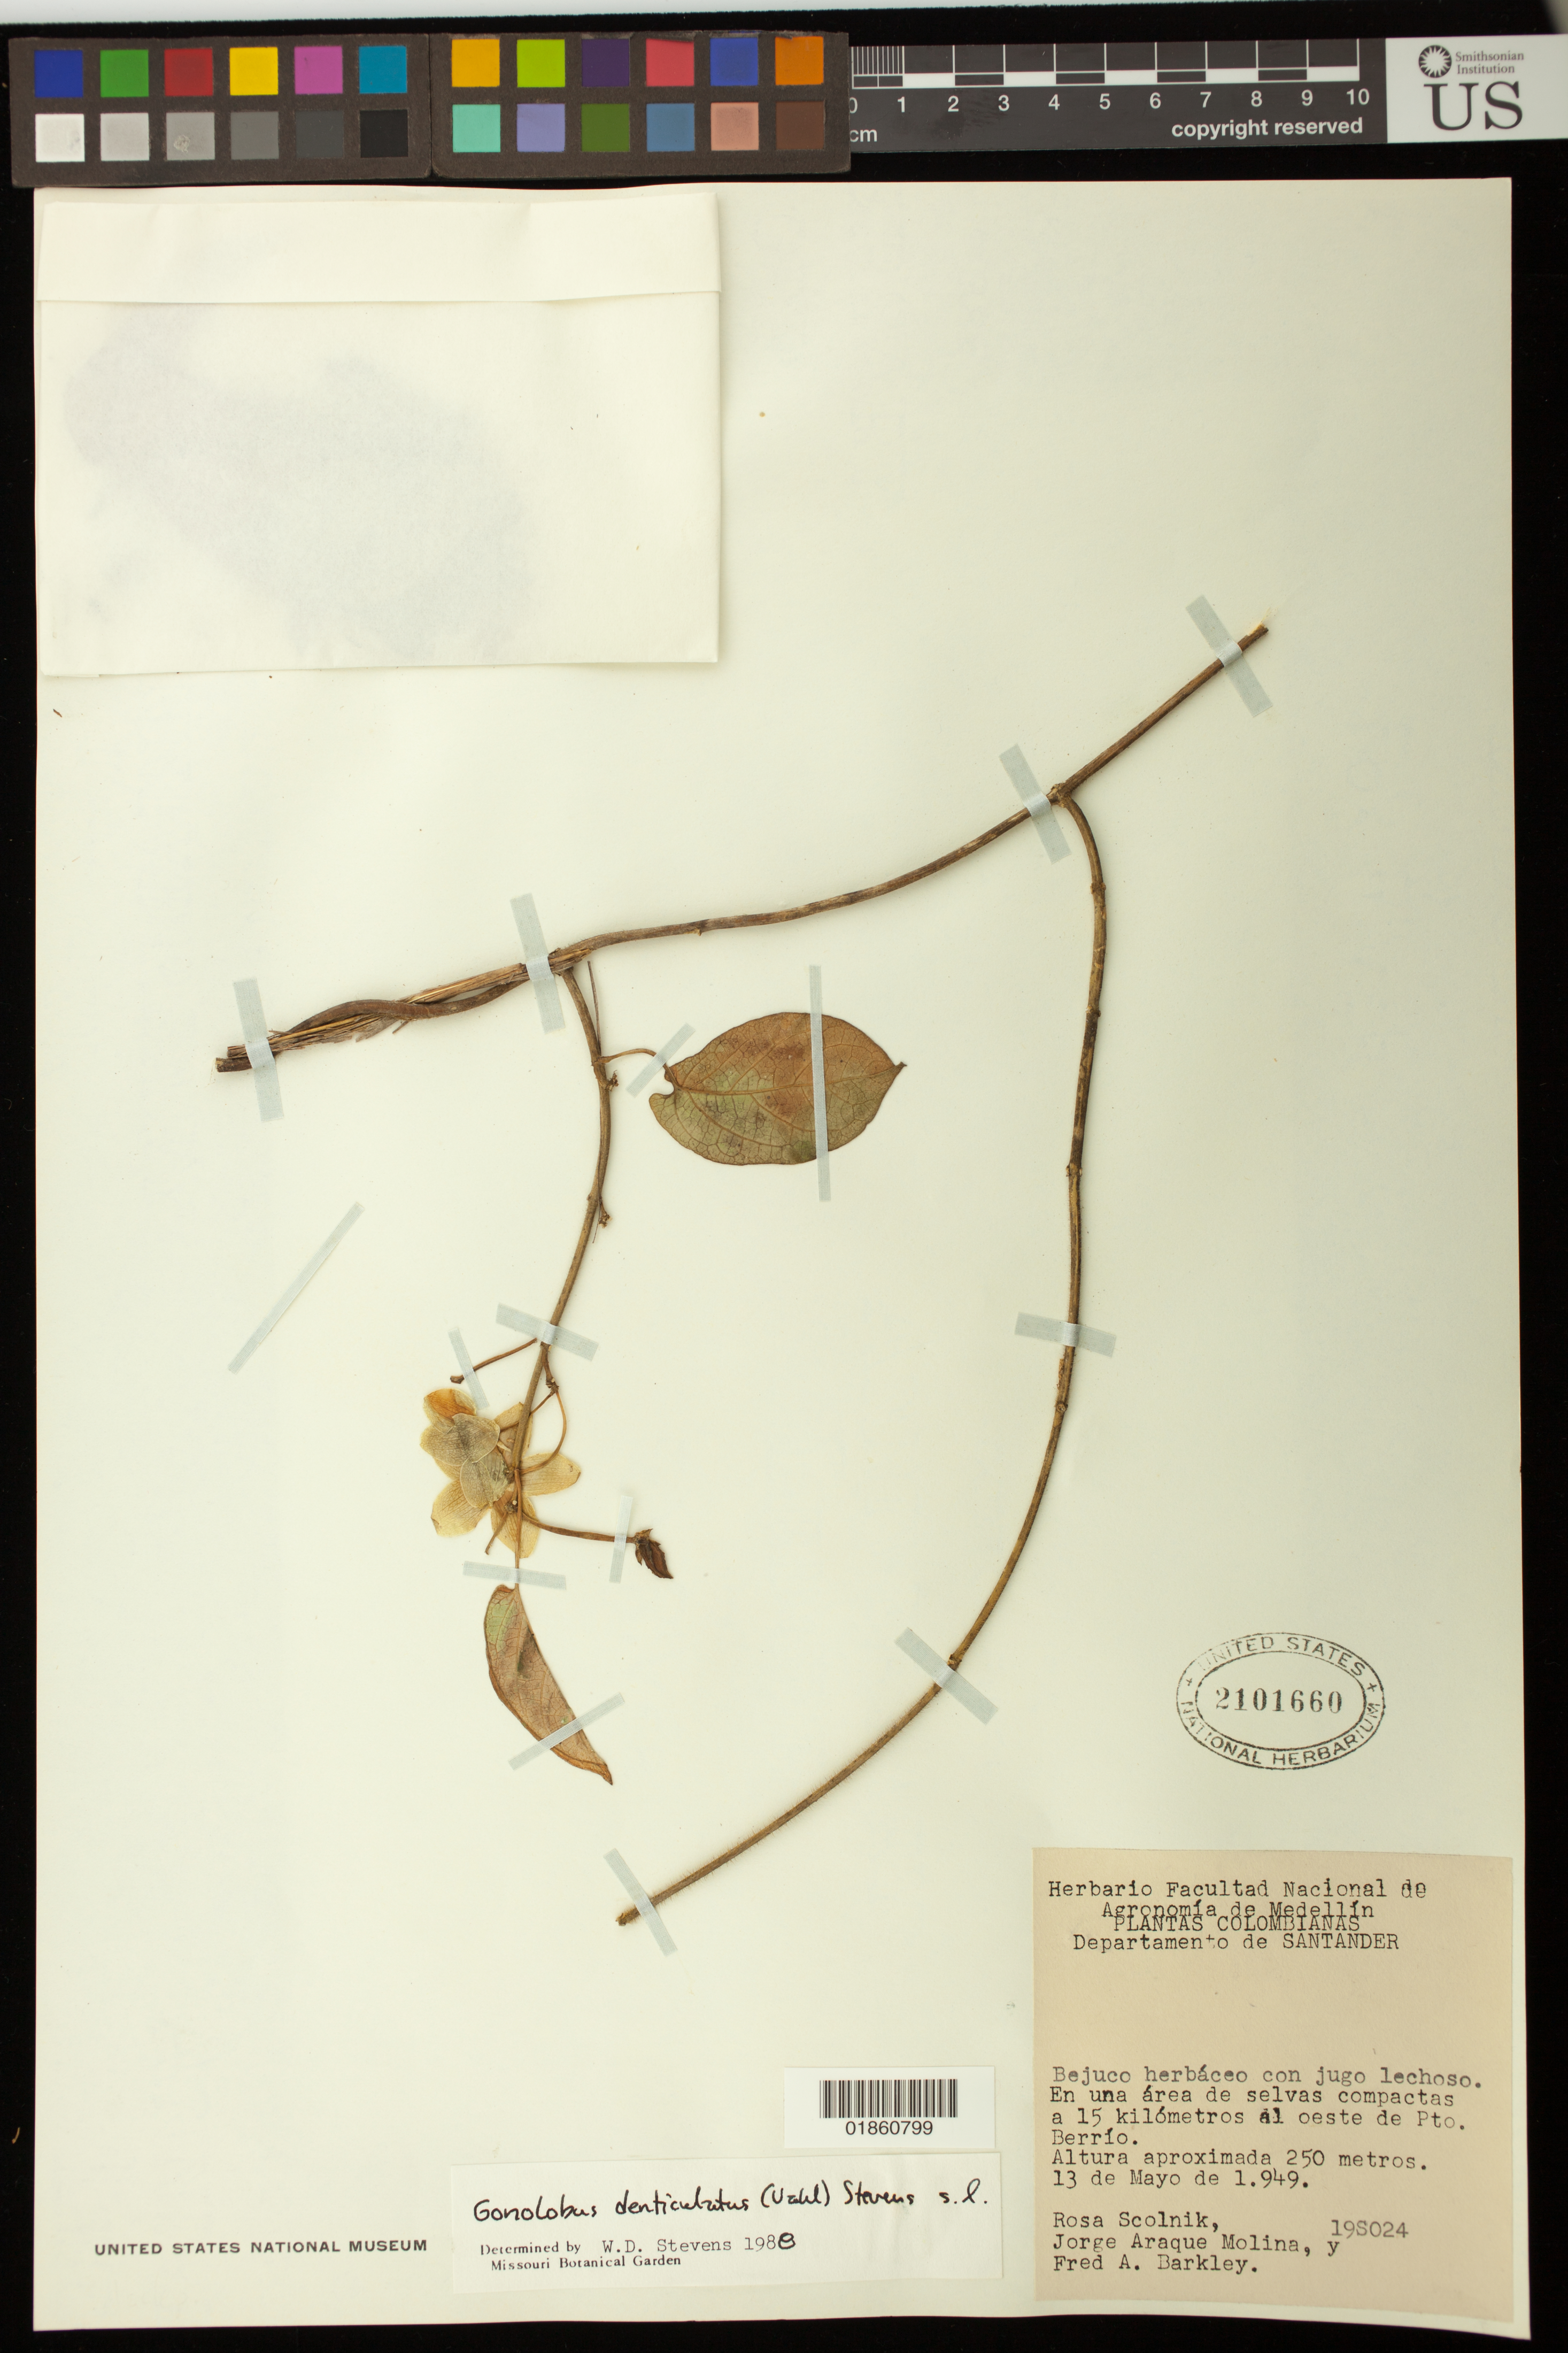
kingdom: Plantae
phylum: Tracheophyta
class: Magnoliopsida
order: Gentianales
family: Apocynaceae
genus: Gonolobus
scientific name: Gonolobus denticulatus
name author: (Vahl) W.D. Stevens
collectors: R. Scolnik, J. Araque Molina & F. A. Barkley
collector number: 19S024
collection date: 1949-05-13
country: Colombia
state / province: Santander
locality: Departamento de Santander. 15 kilometrós al oeste de Pto. Berrío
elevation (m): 250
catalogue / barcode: US 2101660